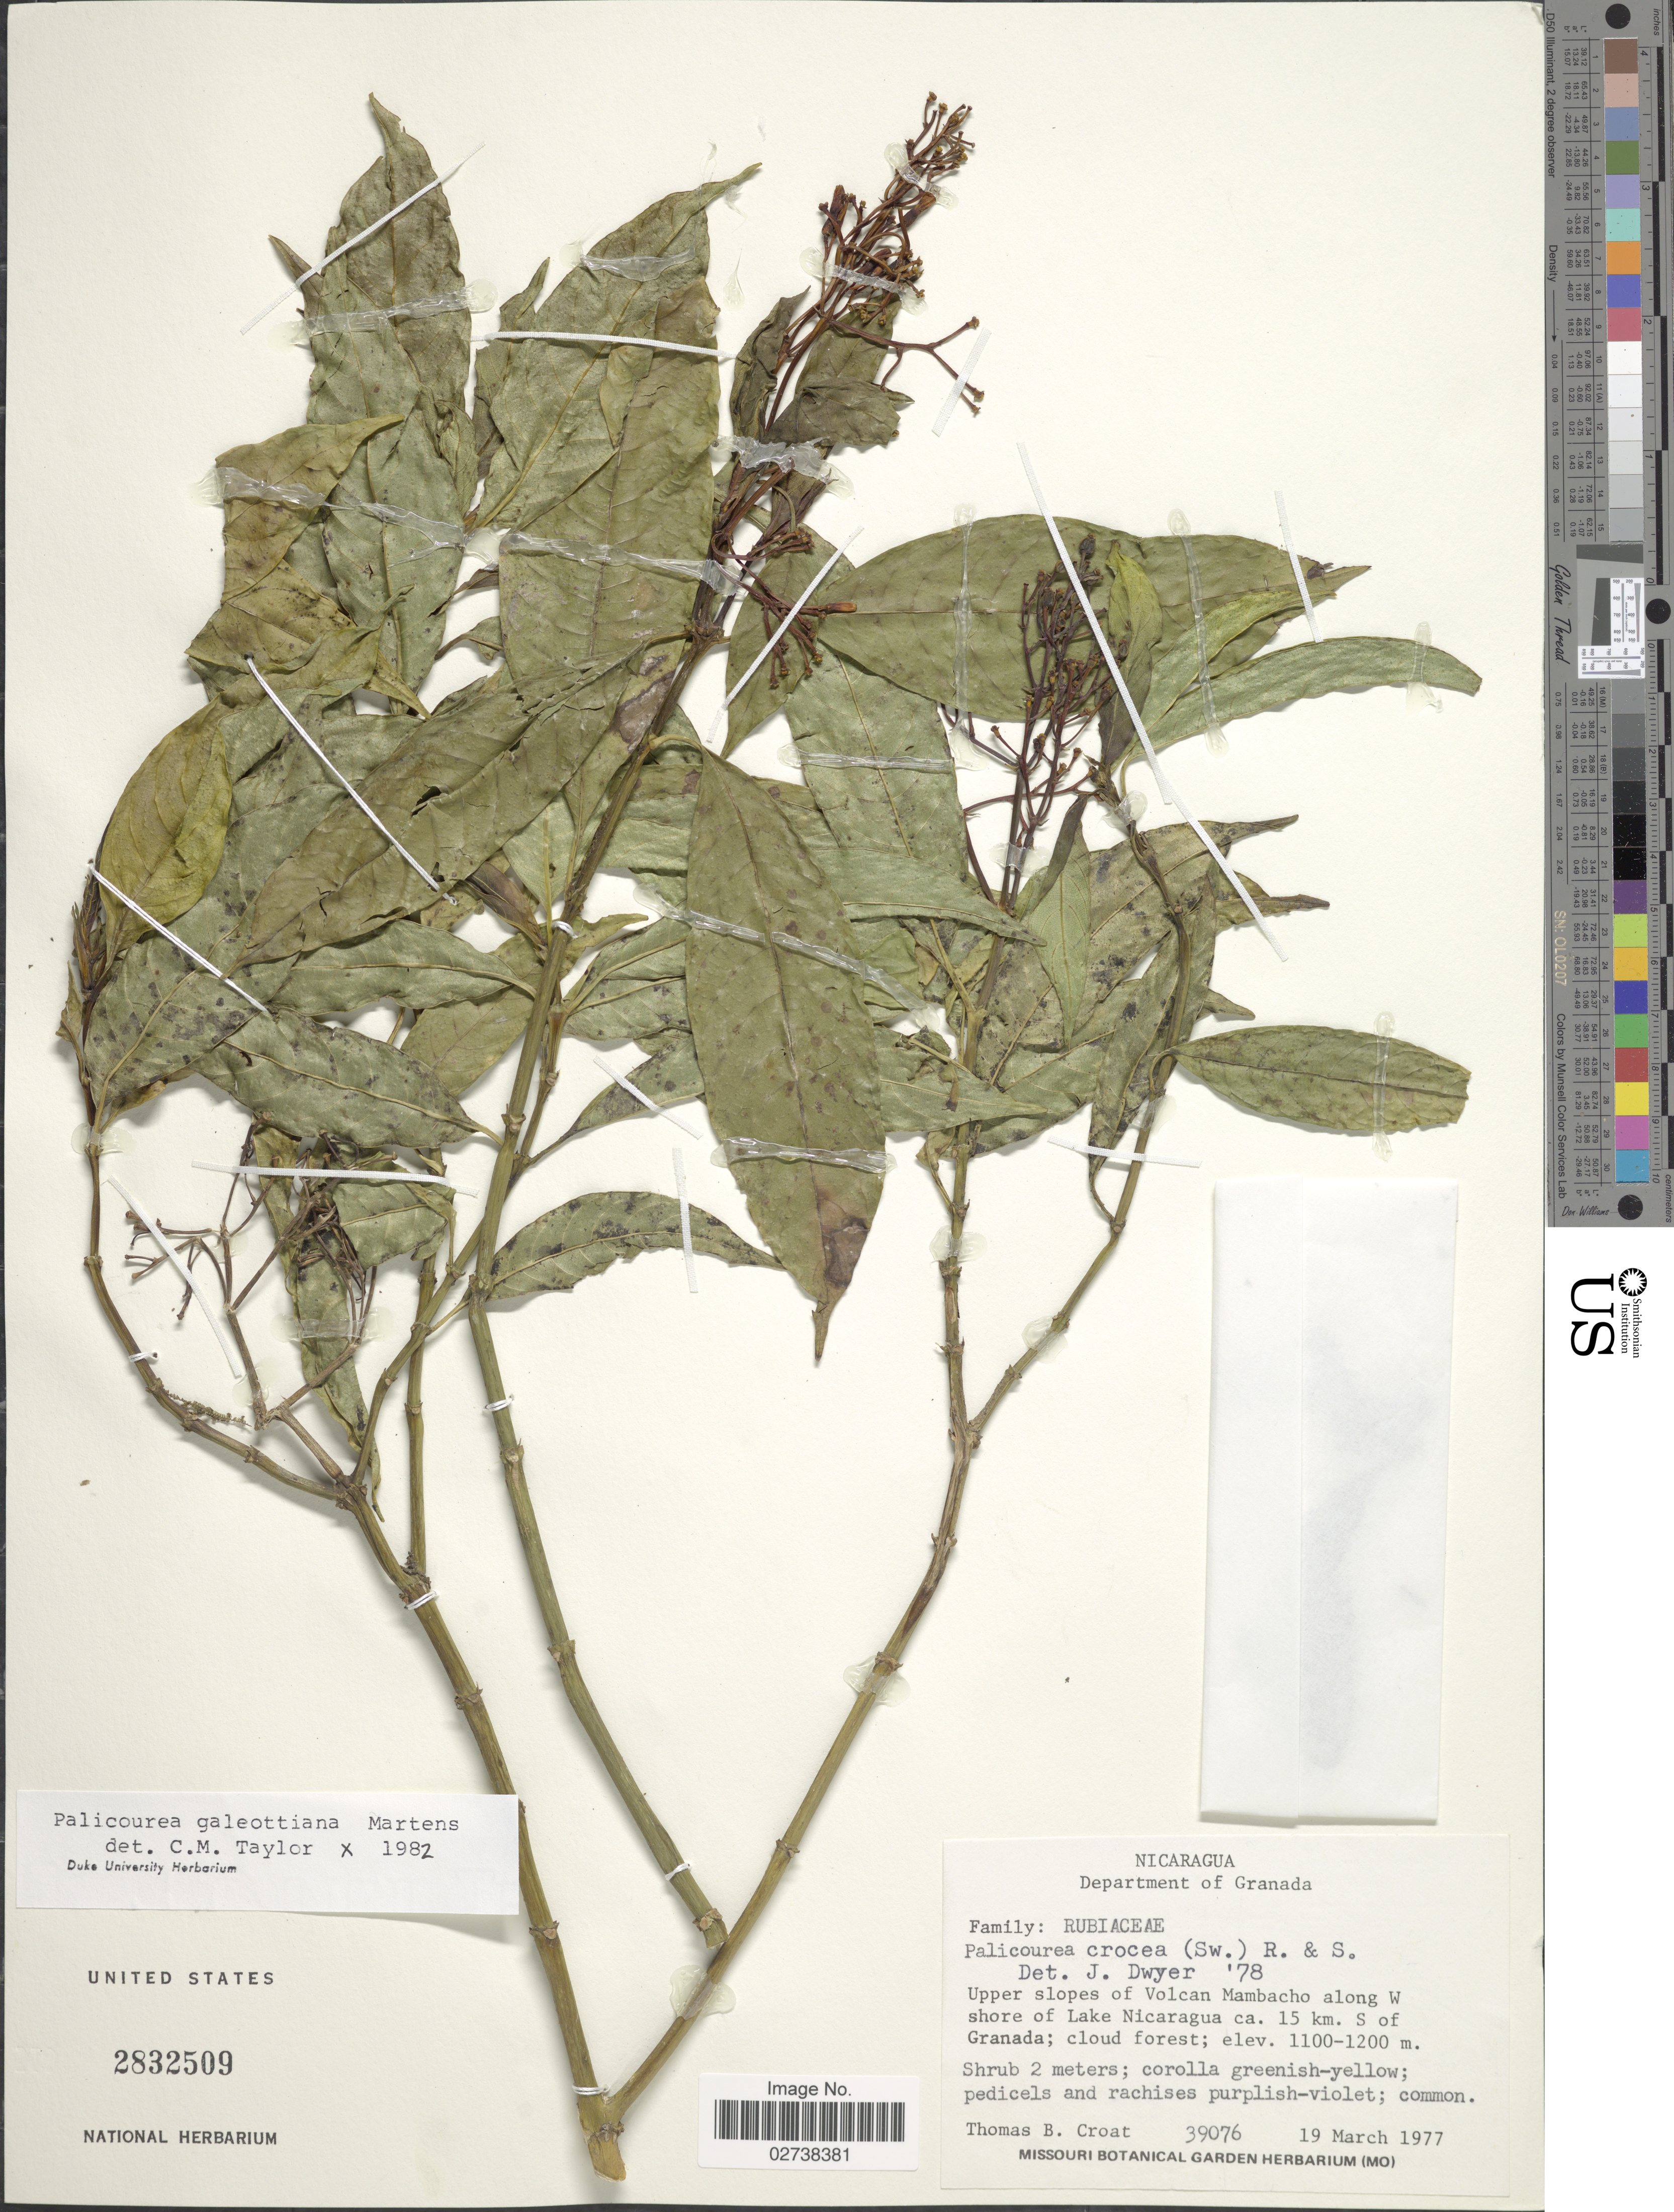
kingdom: Plantae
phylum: Tracheophyta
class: Magnoliopsida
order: Gentianales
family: Rubiaceae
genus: Palicourea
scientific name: Palicourea galeottiana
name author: M. Martens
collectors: T. B. Croat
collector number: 39076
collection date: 1977-03-19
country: Nicaragua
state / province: Granada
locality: Department of Granada. Upper slopes of Volcan Mambacho along W shore of Lake Nicaragua ca. 15 km. S of Granada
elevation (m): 1100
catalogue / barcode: US 2832509